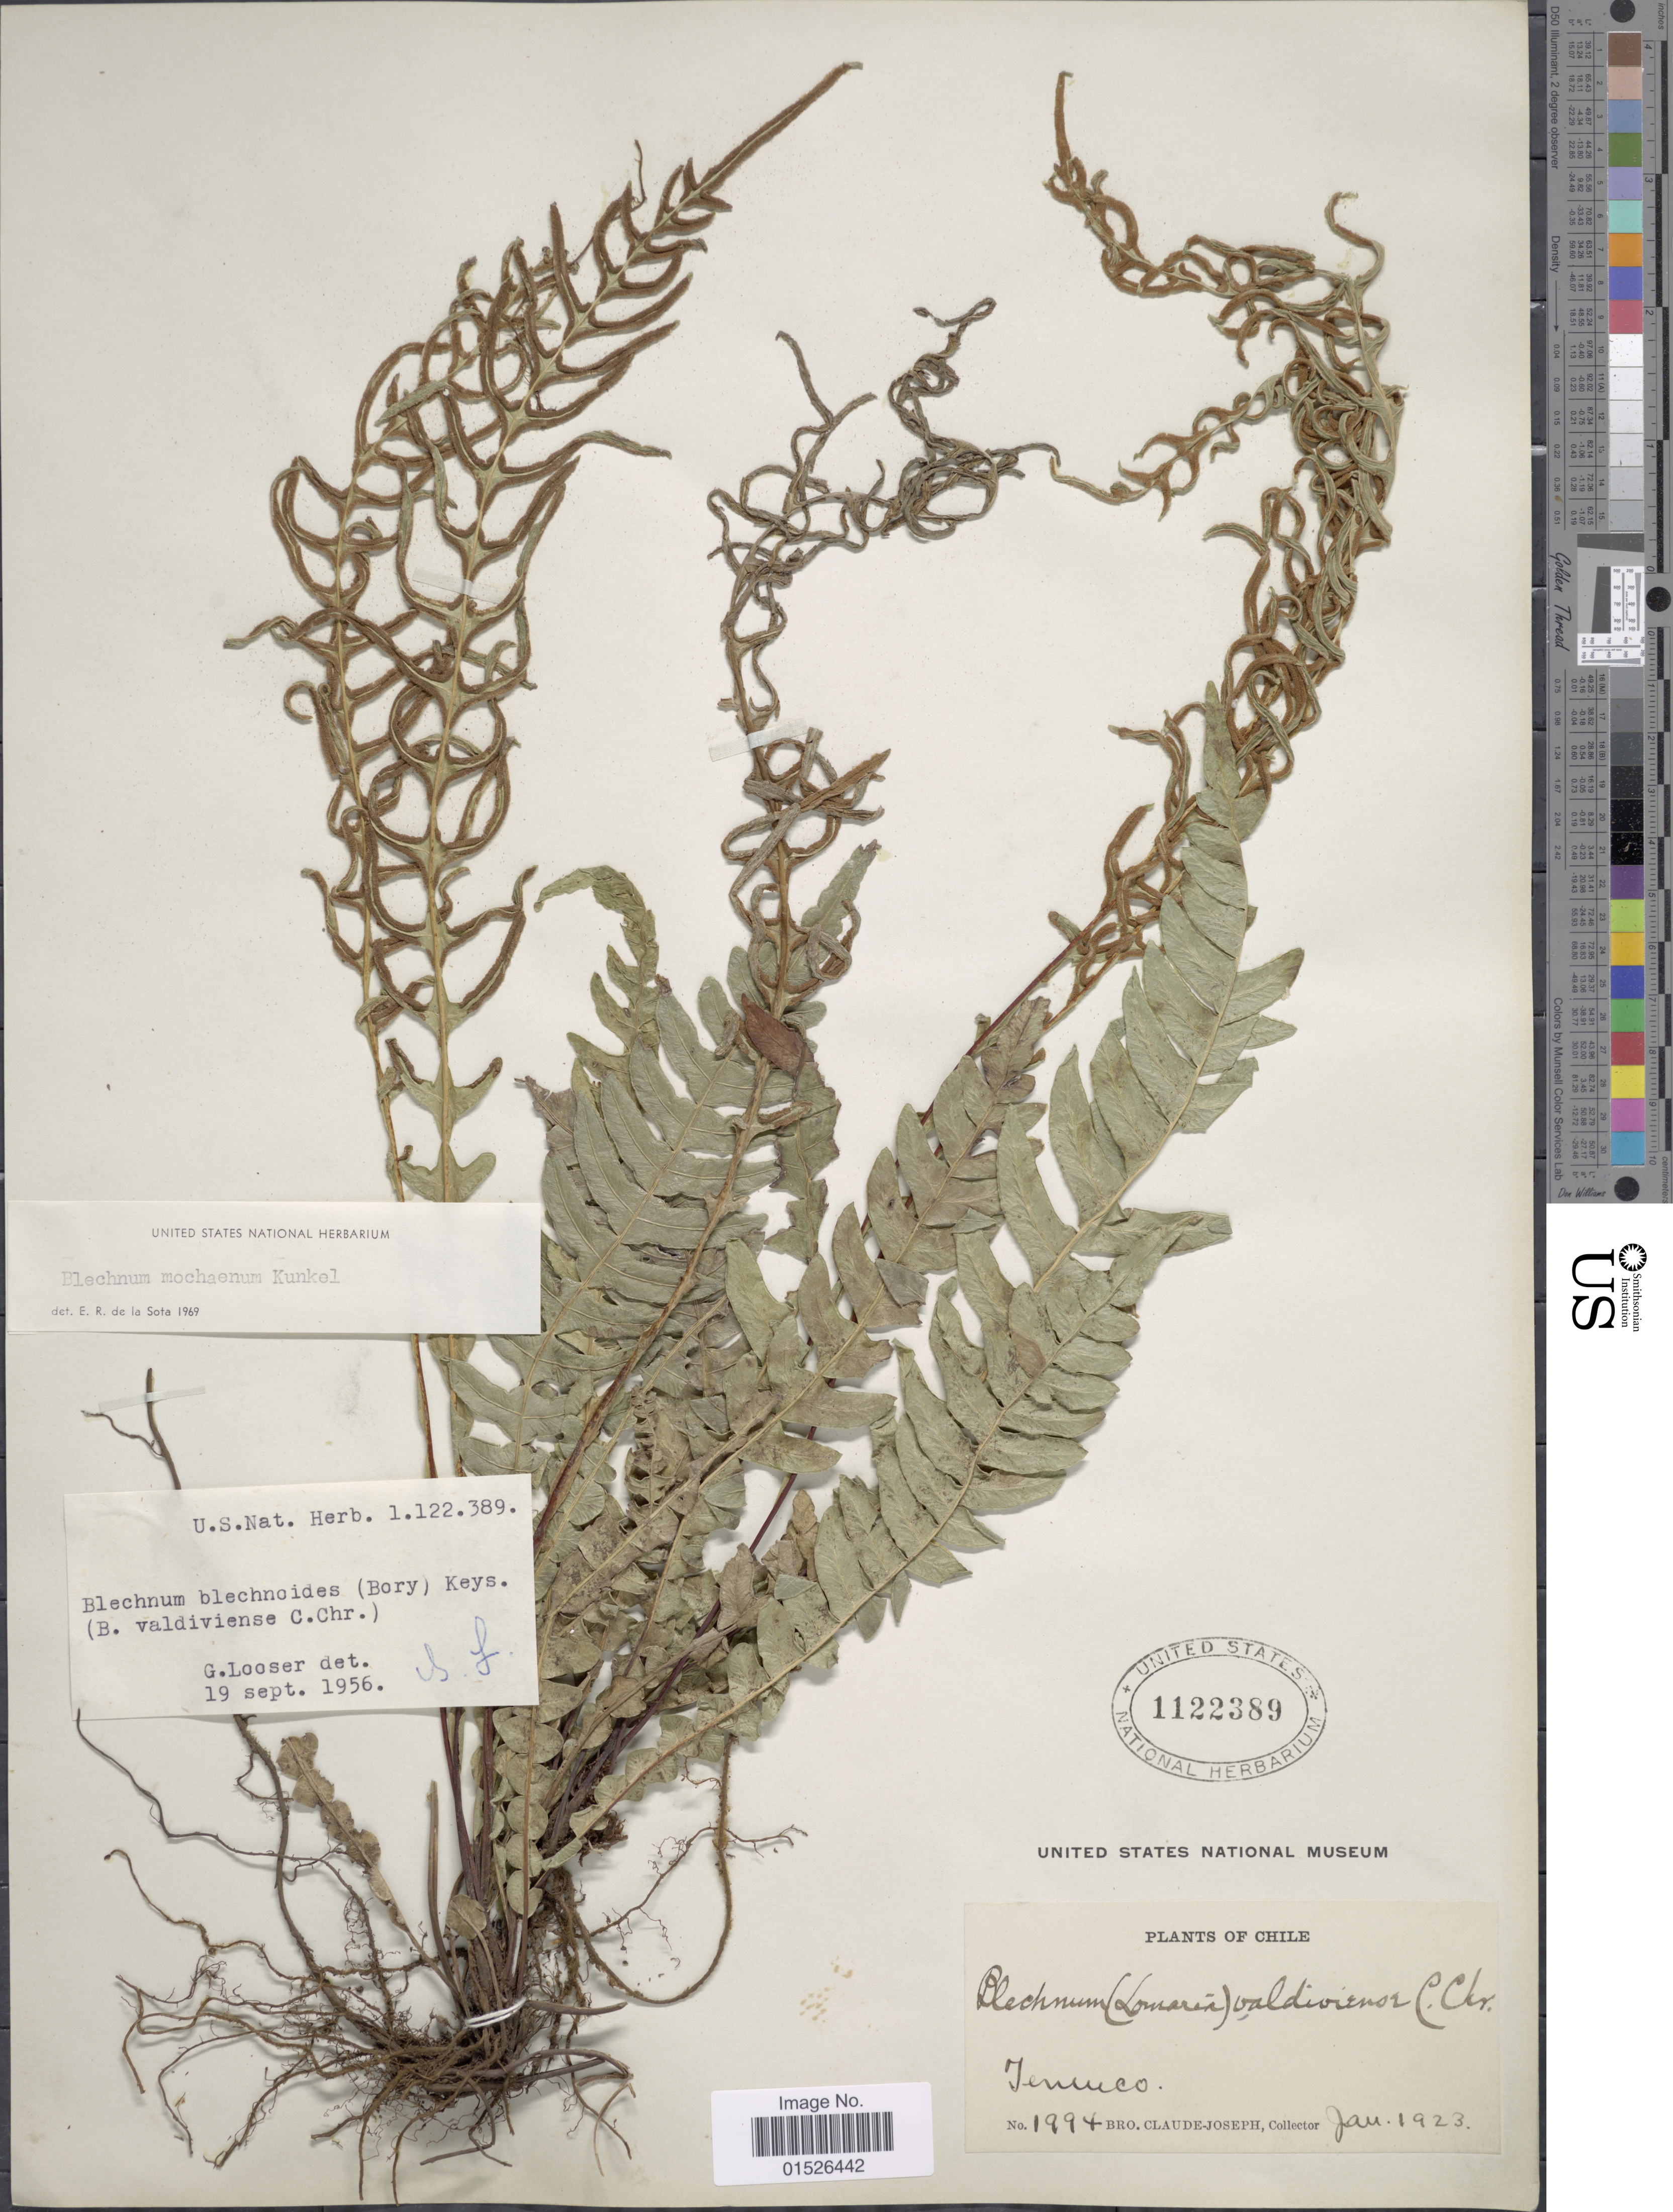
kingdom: Plantae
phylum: Tracheophyta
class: Polypodiopsida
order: Polypodiales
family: Blechnaceae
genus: Blechnum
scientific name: Blechnum mochaenum var. mochaenum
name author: G. Kunkel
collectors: Bro. Claude-Joseph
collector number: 1994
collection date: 1923-01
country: Chile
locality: Chile, Temuco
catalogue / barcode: US 1122389